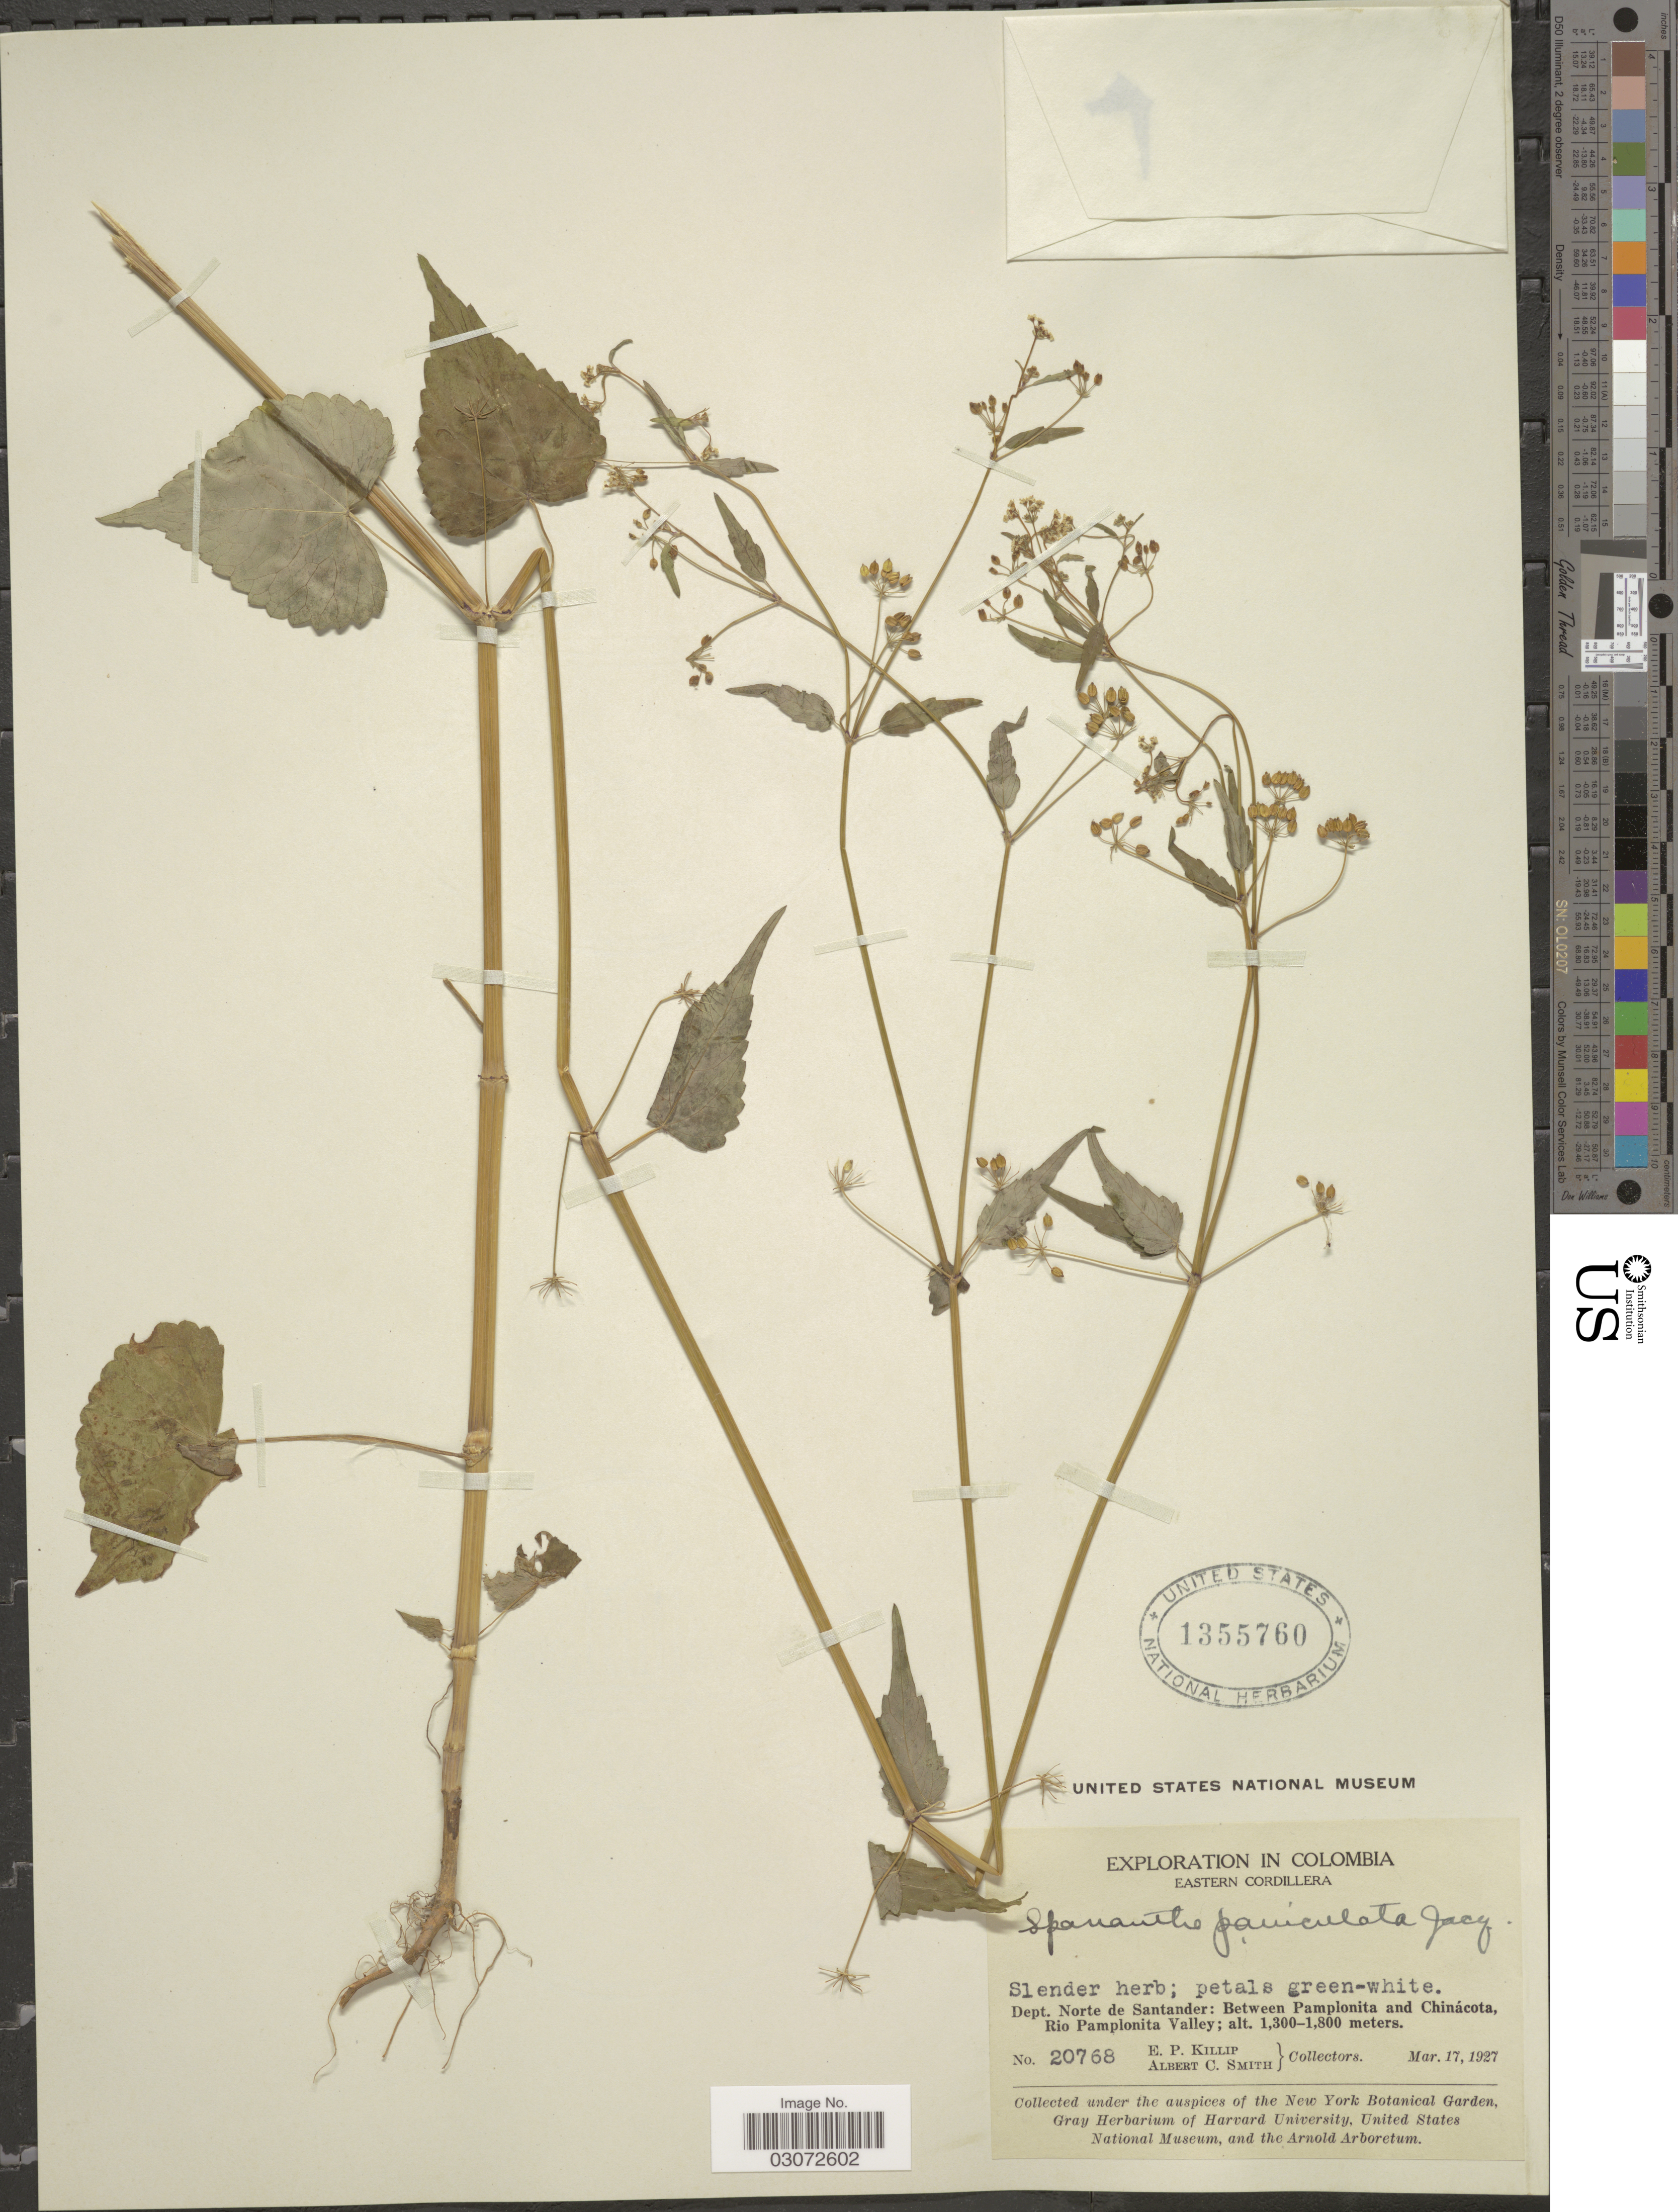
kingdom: Plantae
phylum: Tracheophyta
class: Magnoliopsida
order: Apiales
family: Apiaceae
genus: Spananthe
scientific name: Spananthe paniculata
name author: Jacq.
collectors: E. P. Killip & A. C. Smith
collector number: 20768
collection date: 1927-03-17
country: Colombia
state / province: Norte de Santander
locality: Eastern Cordillera. Dept. Norte de Santander: Between Pamplonita and Chinácota, Rio Pamplonita Valley.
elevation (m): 1300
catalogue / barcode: US 1355760